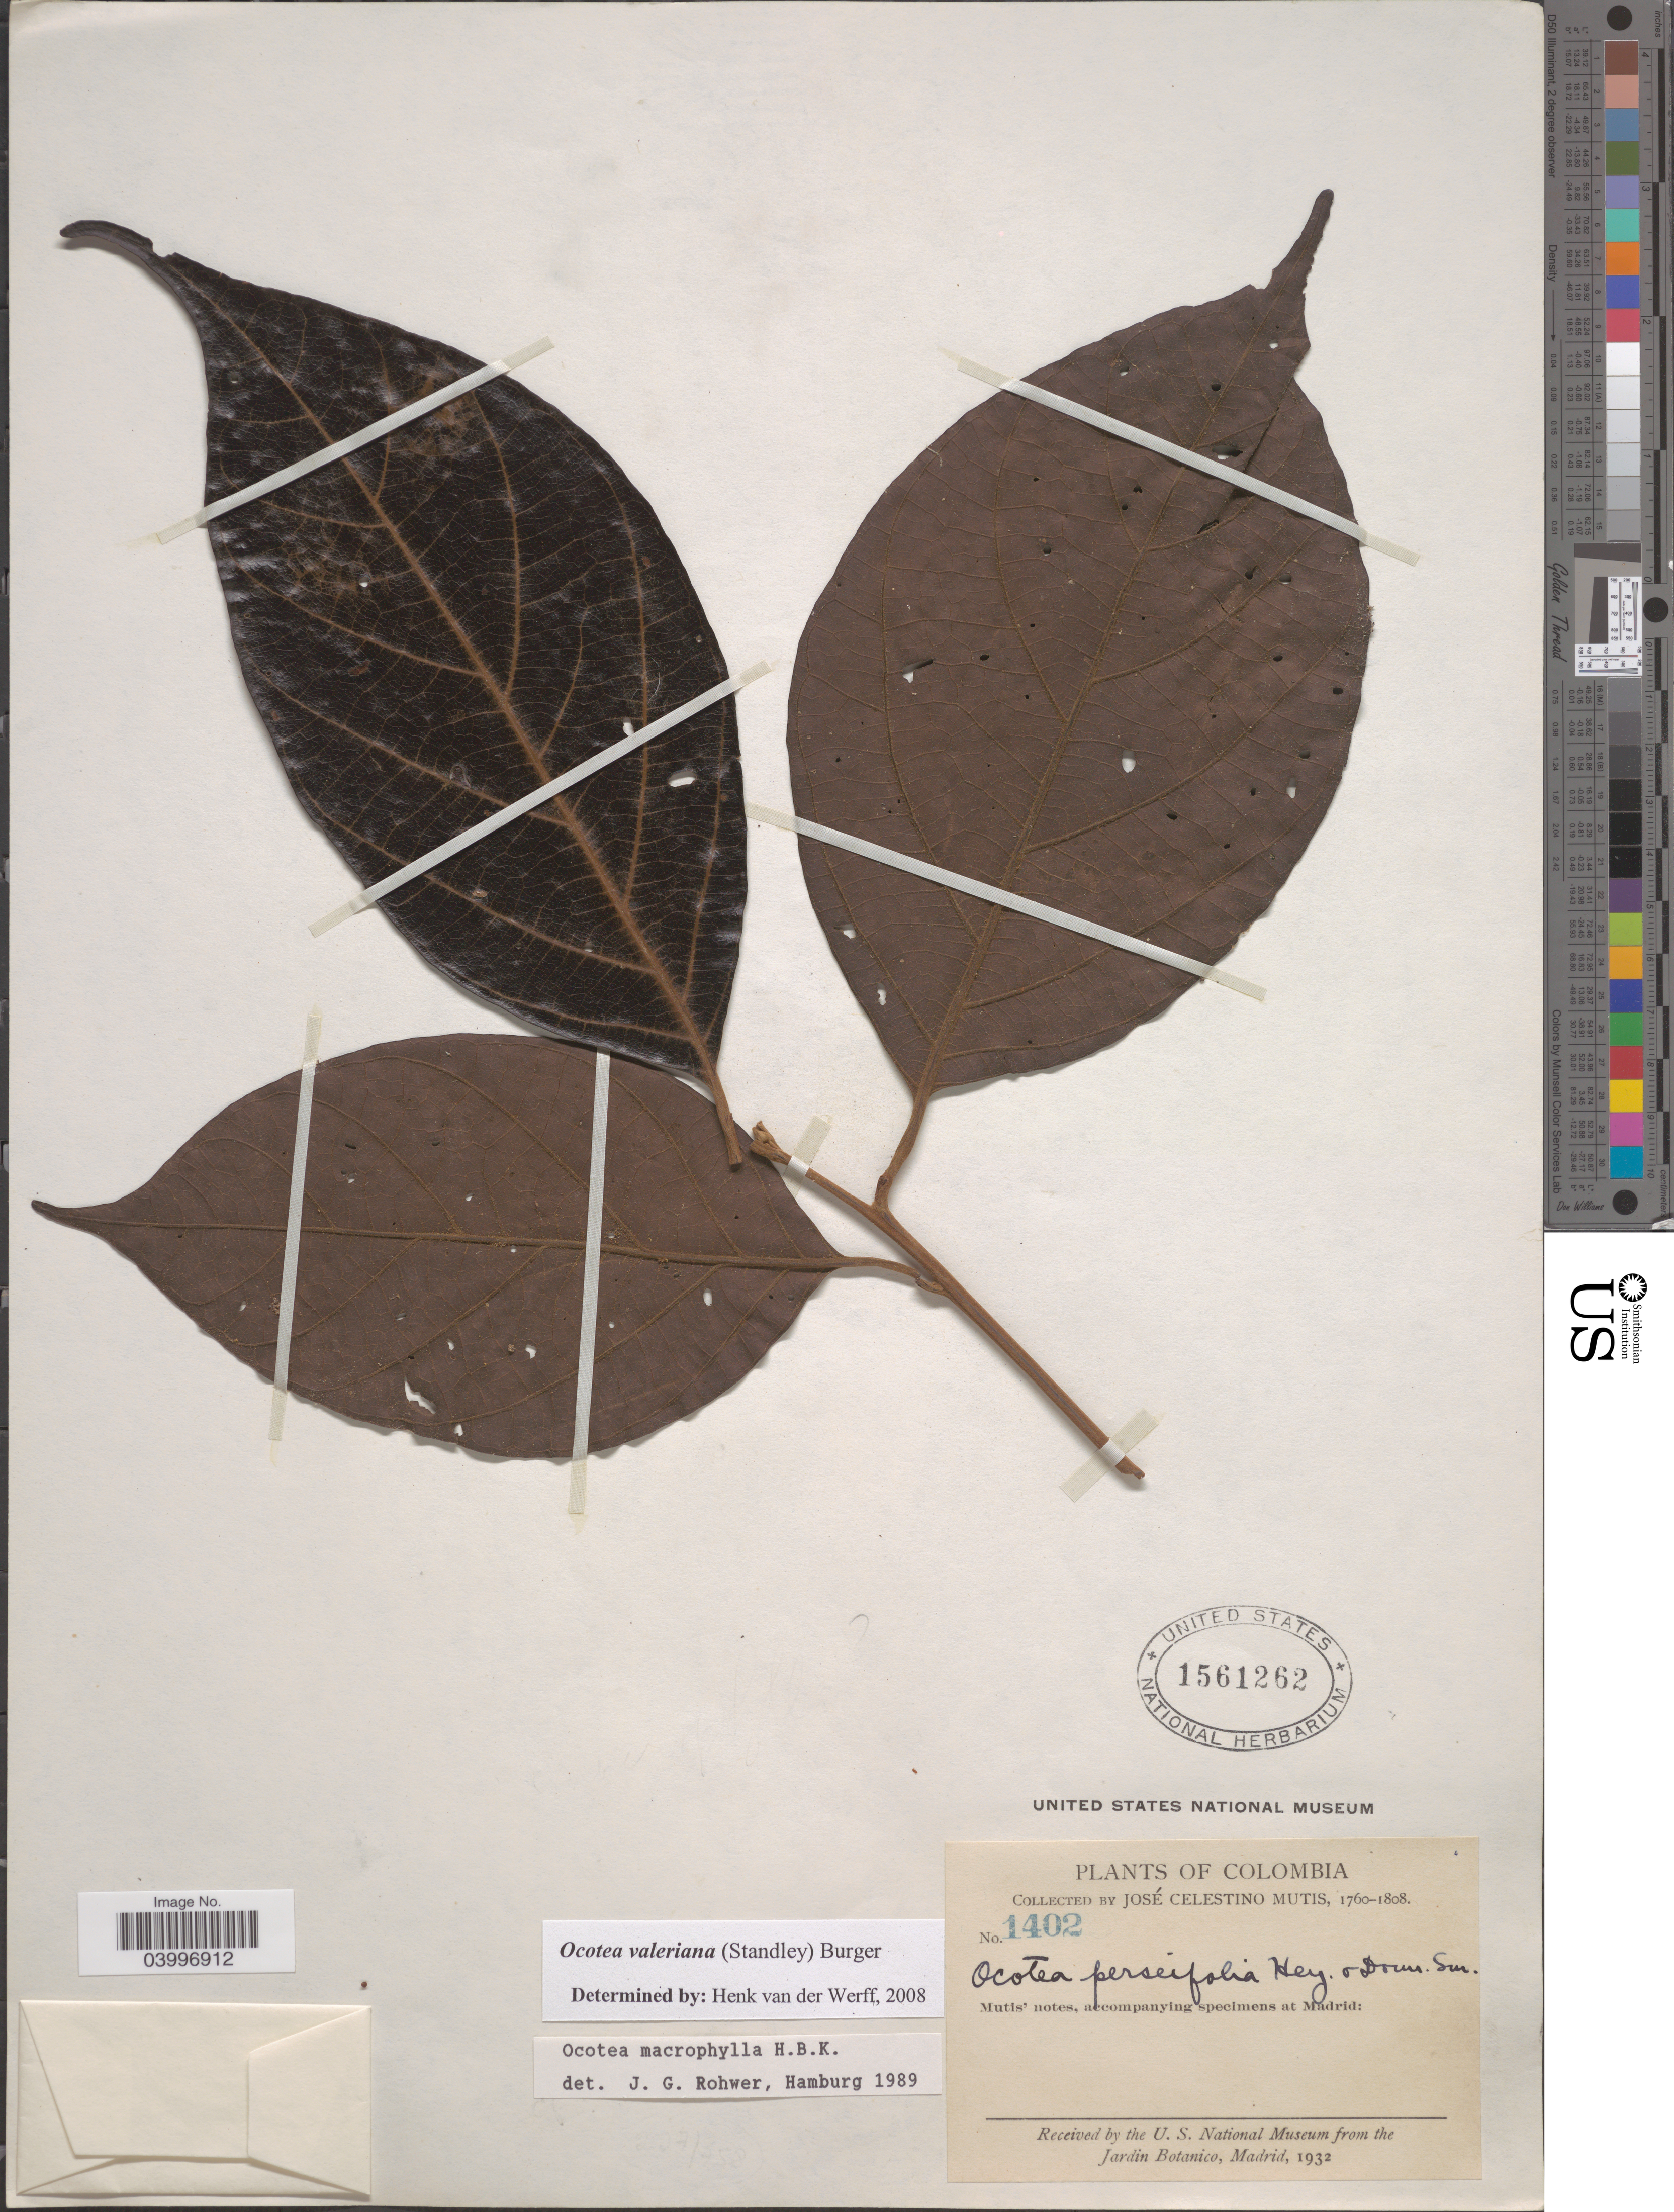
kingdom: Plantae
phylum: Tracheophyta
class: Magnoliopsida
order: Laurales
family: Lauraceae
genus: Ocotea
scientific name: Ocotea valeriana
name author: (Standl.) W.C. Burger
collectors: J. C. B. Mutis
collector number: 1402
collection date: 1760/1808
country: Colombia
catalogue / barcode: US 1561262